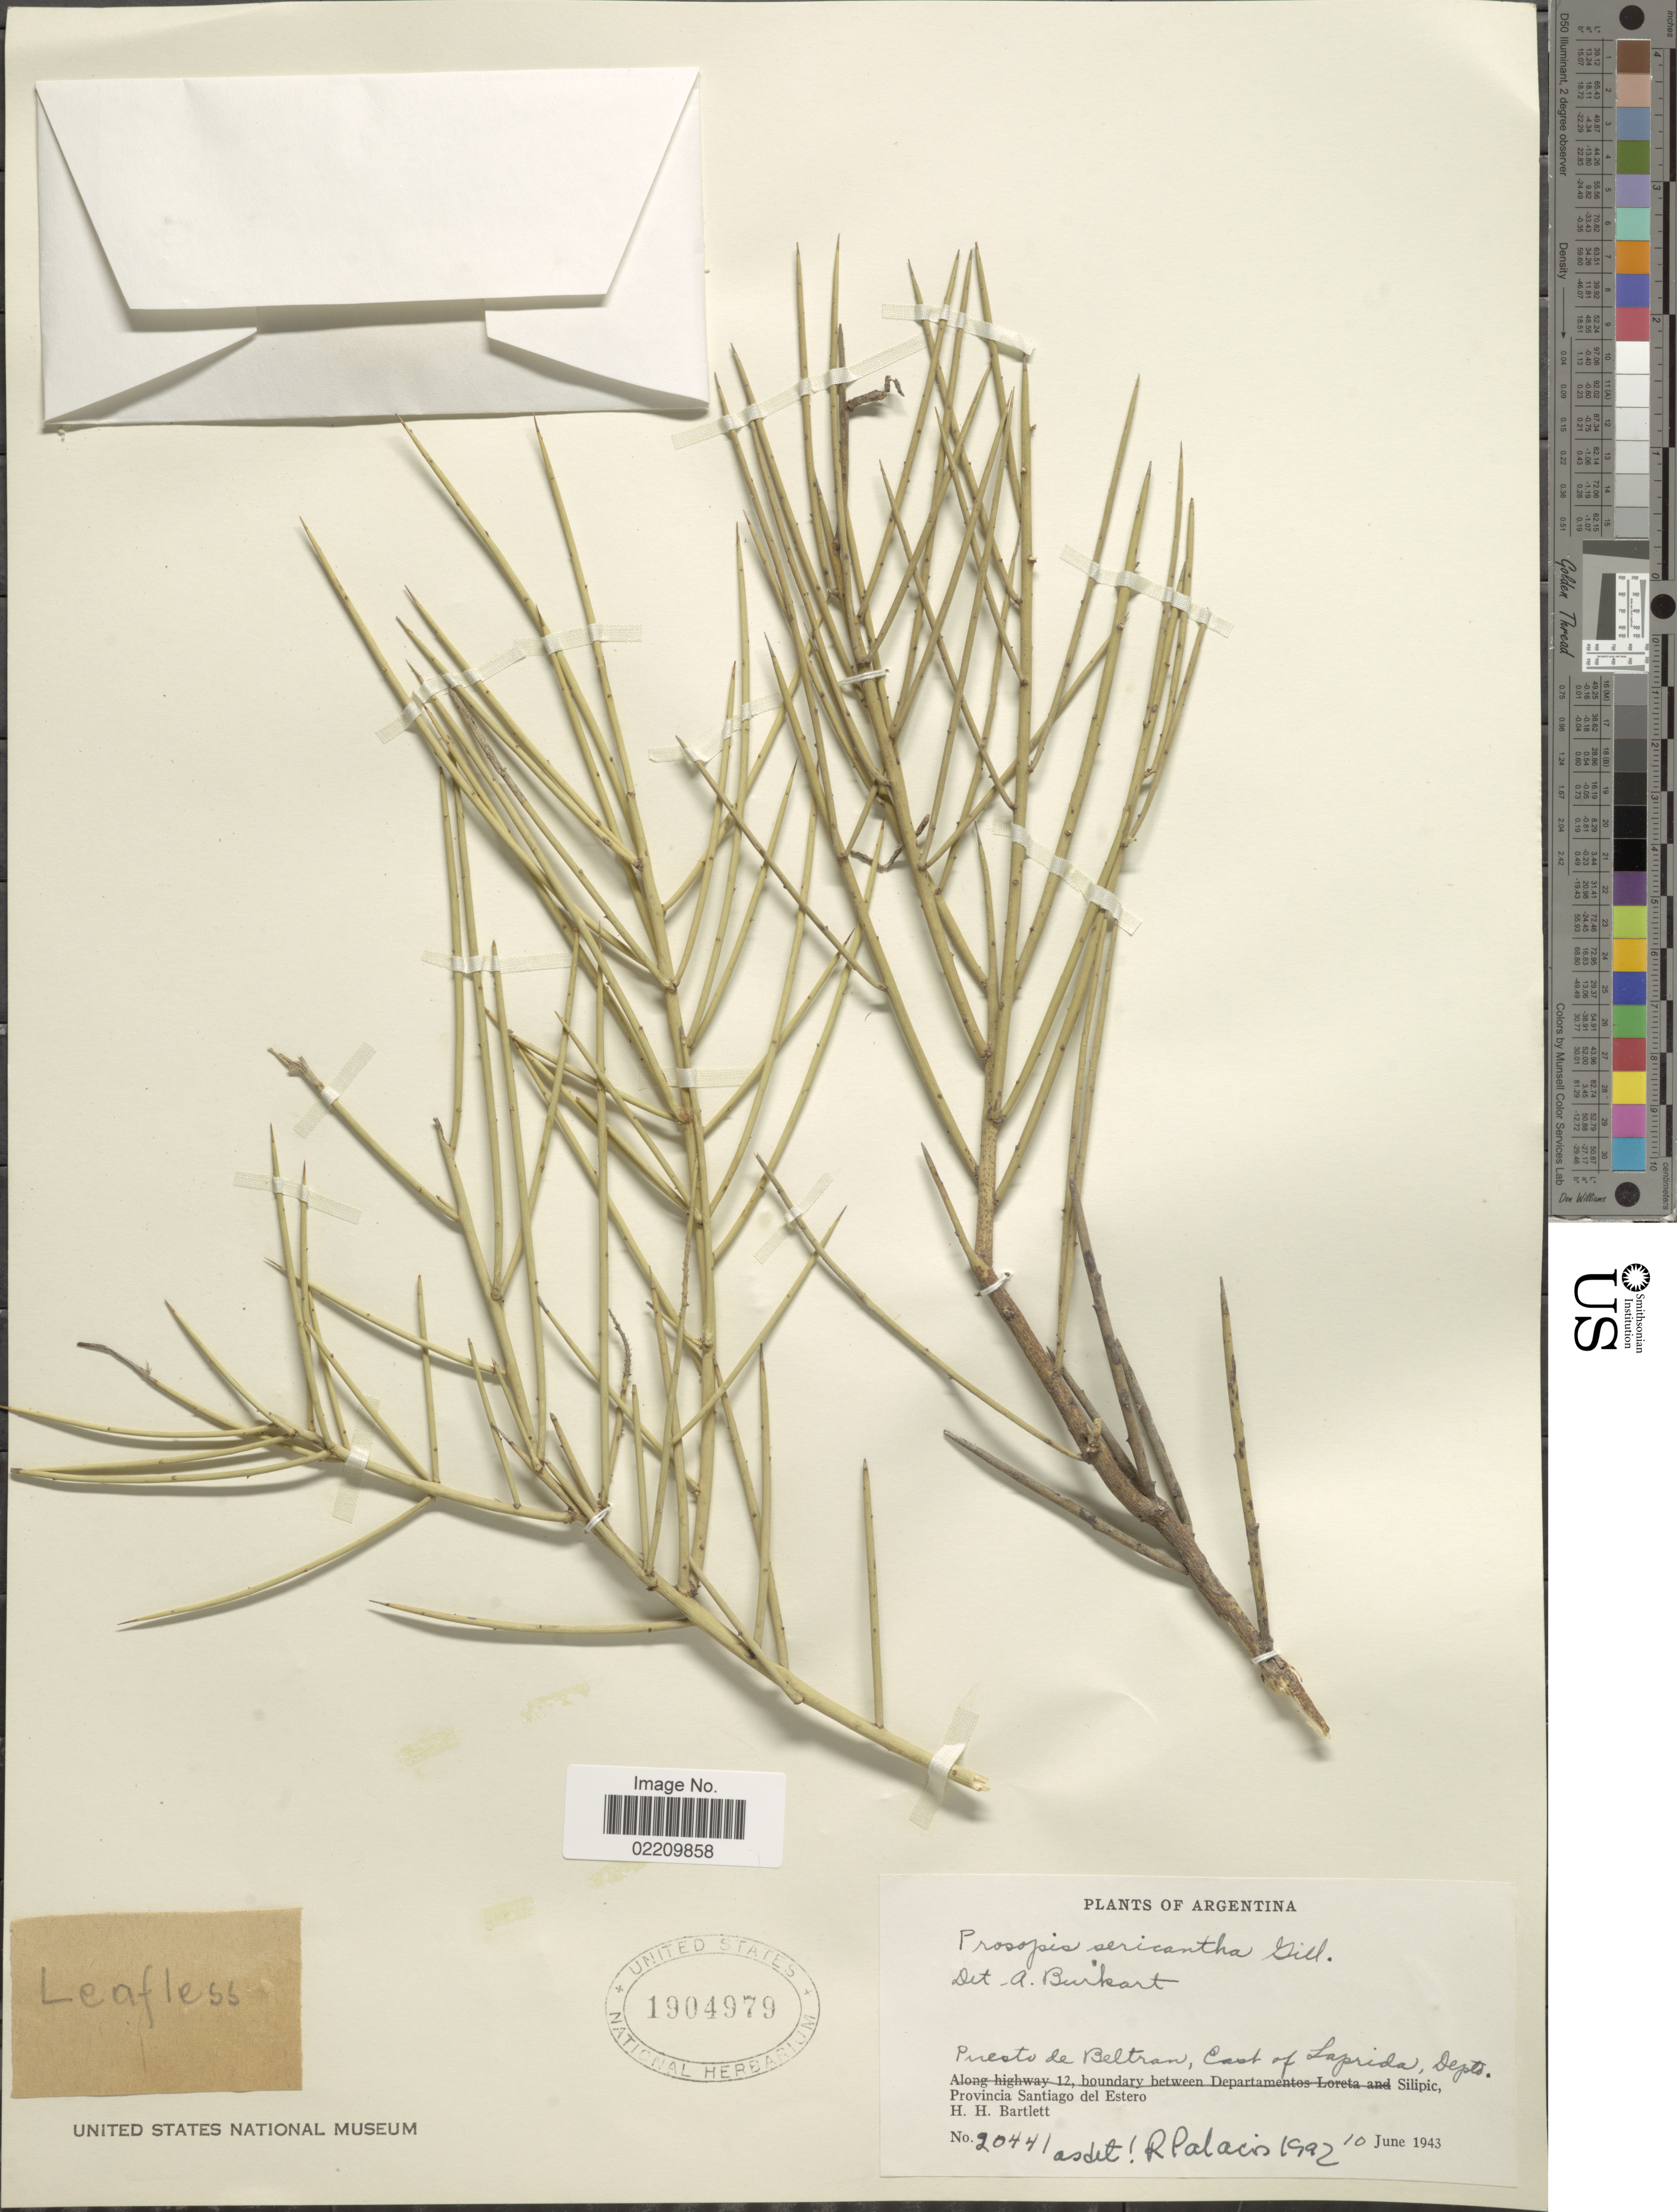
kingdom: Plantae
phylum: Tracheophyta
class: Magnoliopsida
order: Fabales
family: Fabaceae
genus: Neltuma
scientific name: Neltuma sericantha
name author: (Gillies ex Hook.) C. E. Hughes & G.P. Lewis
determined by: Strong, Mark T., (BOT), Smithsonian Institution - National Museum of Natural History (UNITED STATES)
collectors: H. H. Bartlett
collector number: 20441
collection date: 1943-06-10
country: Argentina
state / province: Santiago del Estero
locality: Puesto de Beltran, East of Laprida, Depto. Silipic, Provincia Santiago del Estero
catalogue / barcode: US 1904979